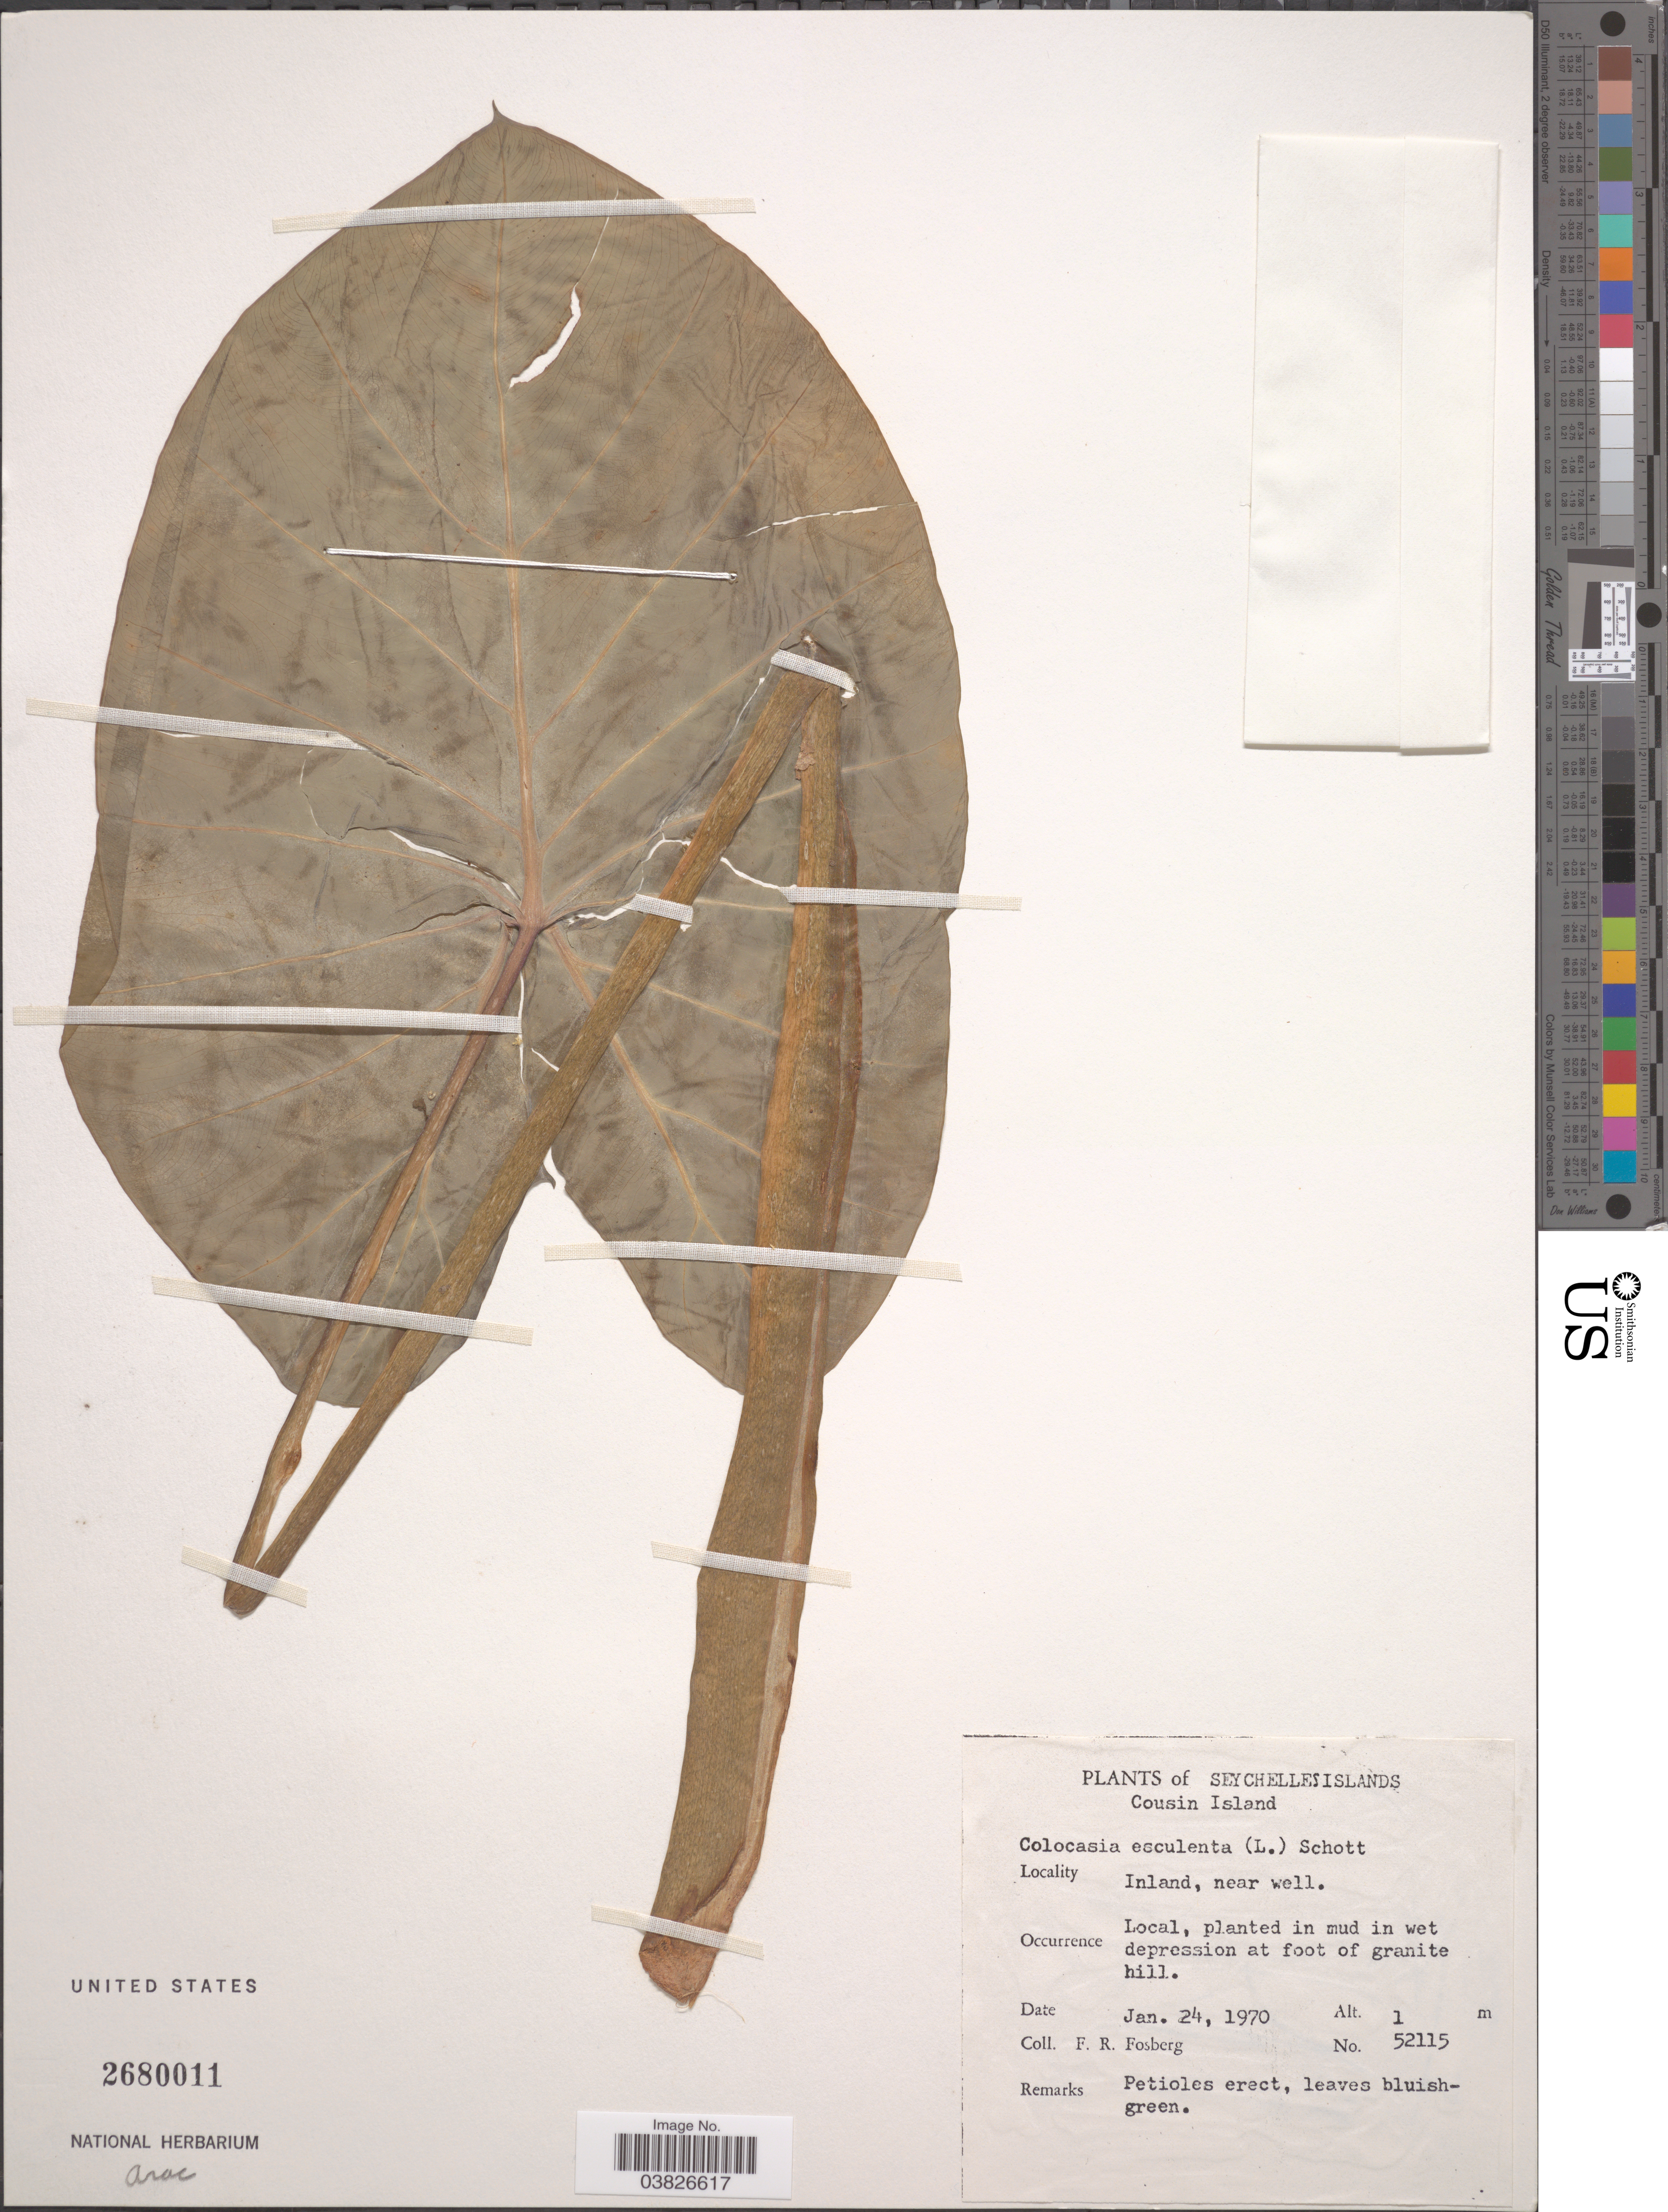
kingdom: Plantae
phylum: Tracheophyta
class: Liliopsida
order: Alismatales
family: Araceae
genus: Colocasia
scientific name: Colocasia esculenta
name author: (L.) Schott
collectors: F. R. Fosberg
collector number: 52115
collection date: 1970-01-24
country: Seychelles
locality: Seychelles Islands. Cousin Island. Inland, near well.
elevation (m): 1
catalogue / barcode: US 2680011